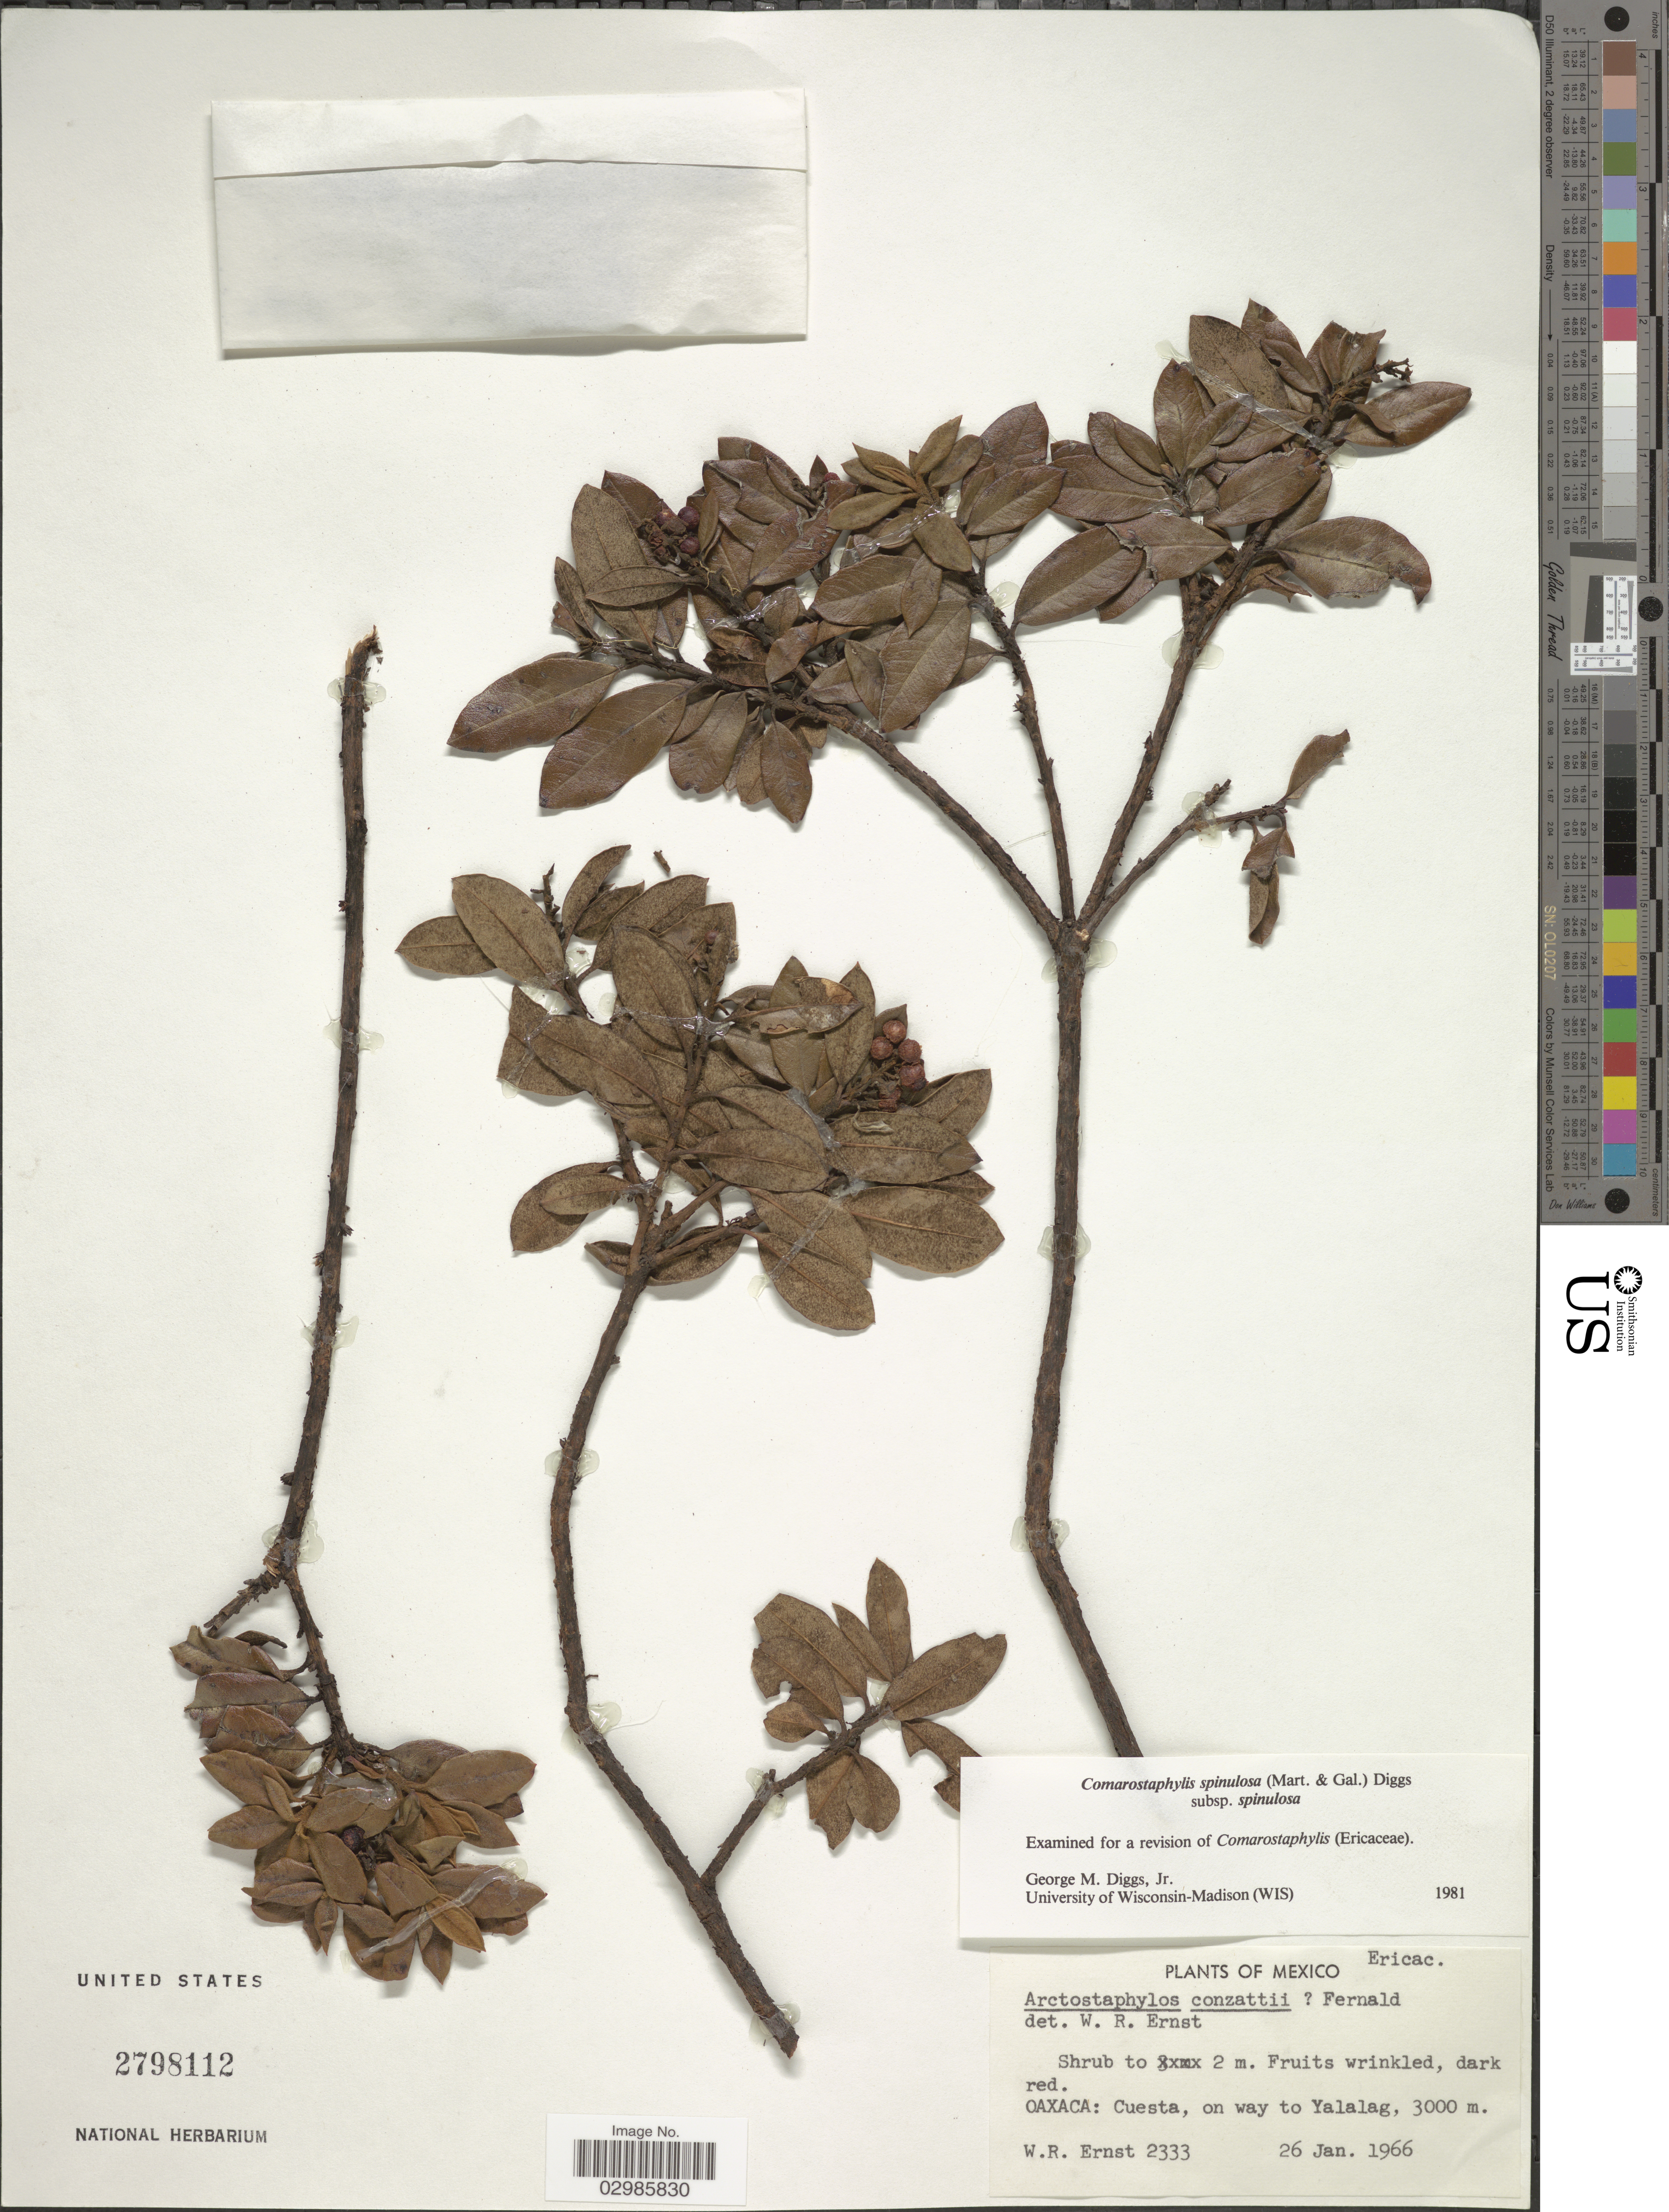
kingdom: Plantae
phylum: Tracheophyta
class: Magnoliopsida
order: Ericales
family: Ericaceae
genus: Comarostaphylis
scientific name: Comarostaphylis spinulosa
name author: (M. Martens & Galeotti) Diggs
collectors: W. R. Ernst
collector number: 2333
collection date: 1966-01-26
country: Mexico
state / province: Oaxaca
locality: Cuesta, on way to Yalalag.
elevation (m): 3000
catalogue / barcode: US 2798112